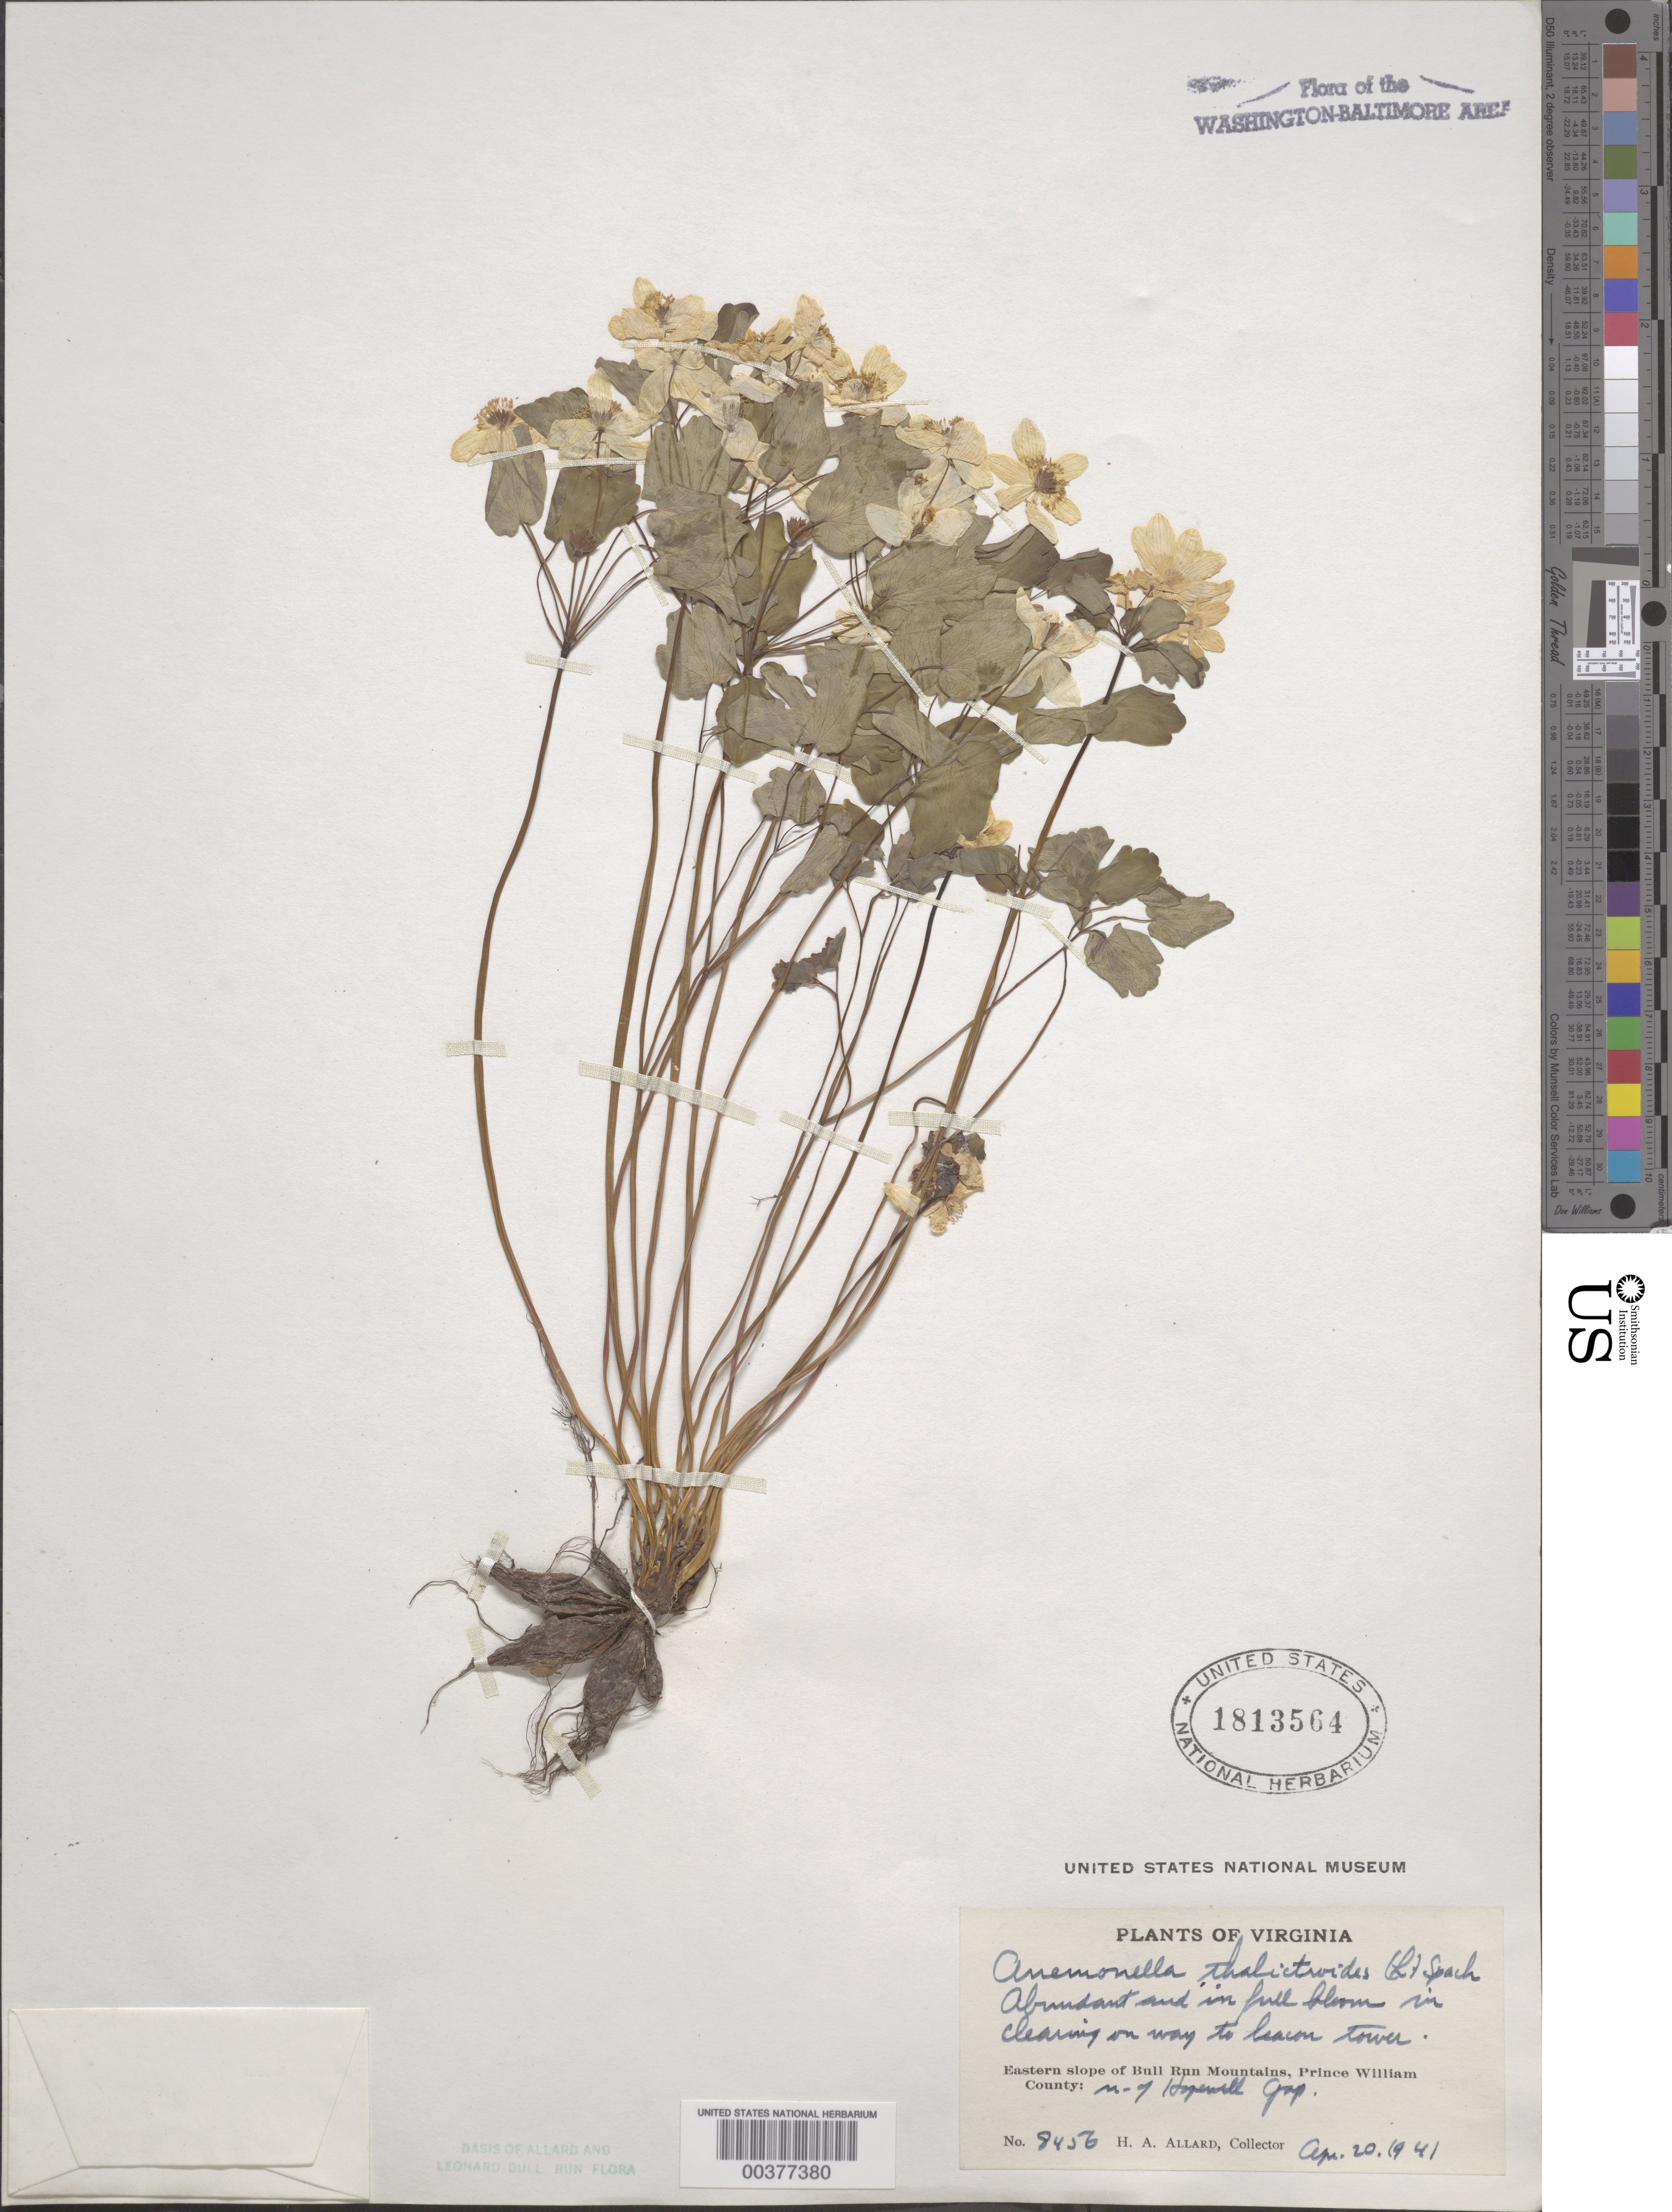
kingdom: Plantae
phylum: Tracheophyta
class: Magnoliopsida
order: Ranunculales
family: Ranunculaceae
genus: Thalictrum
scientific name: Thalictrum thalictroides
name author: (L.) A.J. Eames & B. Boivin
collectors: H. A. Allard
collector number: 8456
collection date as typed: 20 Apr 1941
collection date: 1941-04-20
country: United States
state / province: Virginia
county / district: Prince William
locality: North of Hopewell Gap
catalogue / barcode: US 1813564